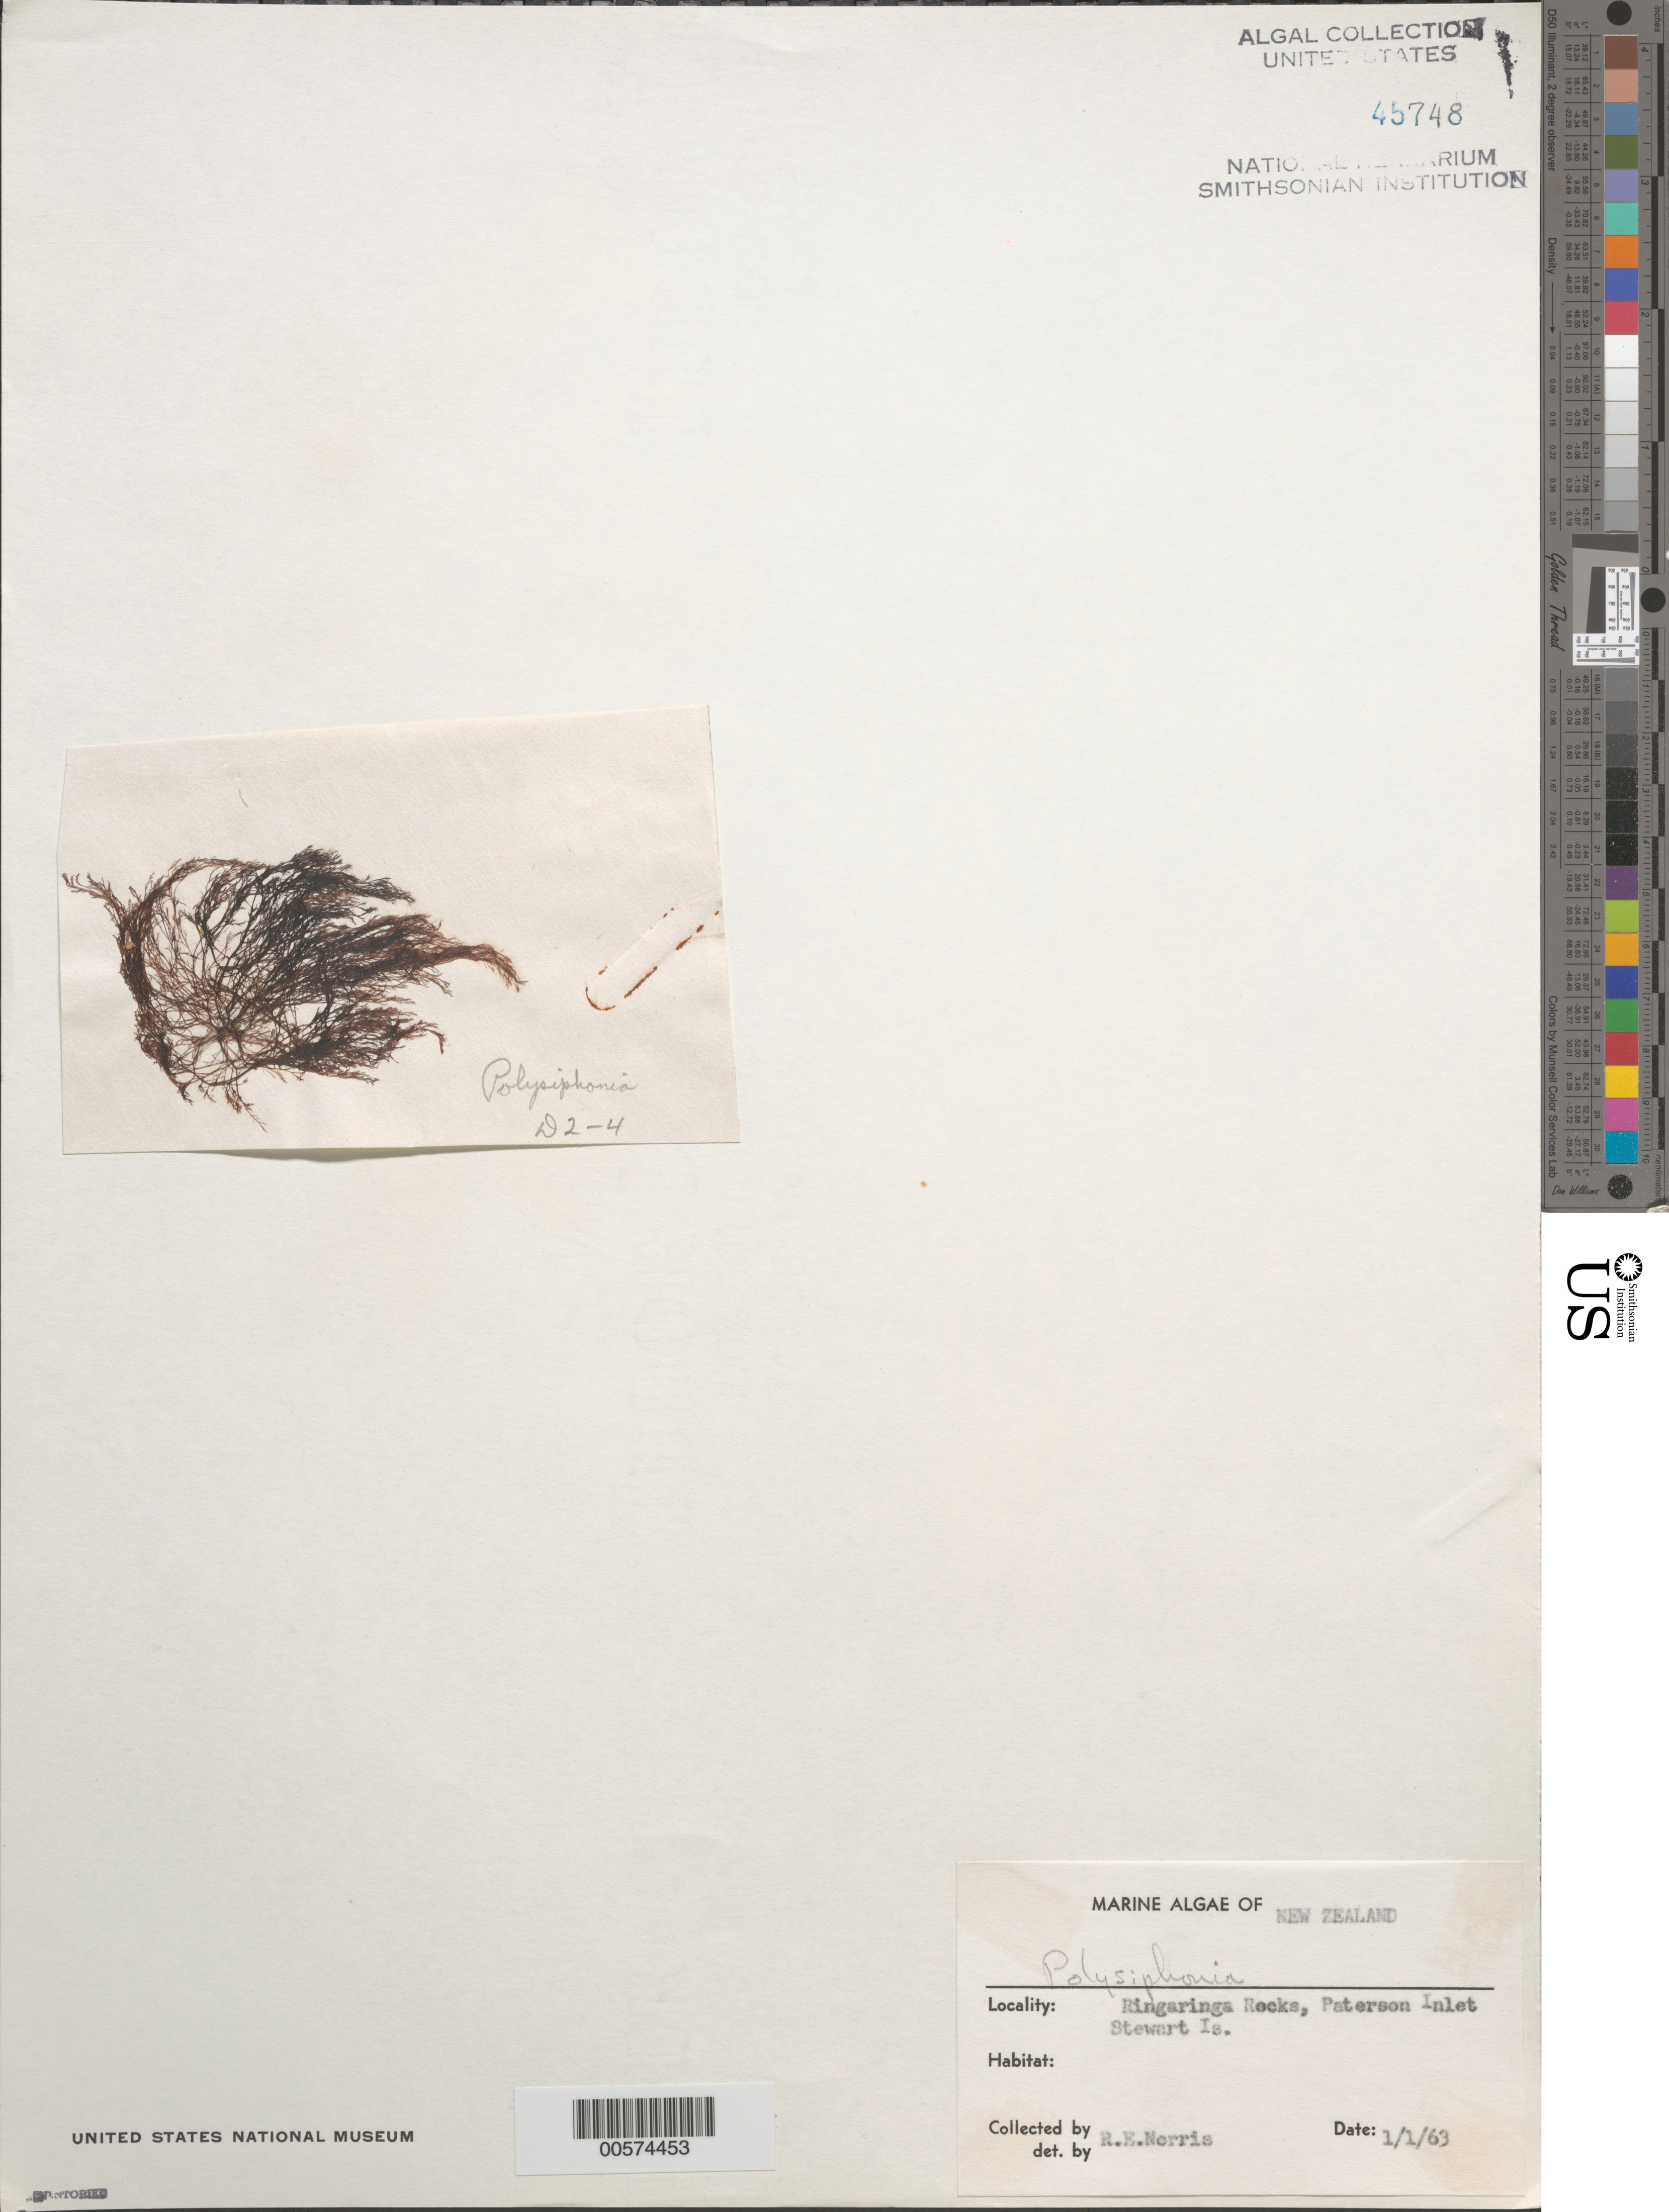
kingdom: Plantae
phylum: Rhodophyta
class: Florideophyceae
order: Ceramiales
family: Rhodomelaceae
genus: Polysiphonia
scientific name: Polysiphonia sp.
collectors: R. E. Norris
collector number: D2-4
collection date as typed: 01 Jan 1963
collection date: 1963-01-01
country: New Zealand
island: Stewart Island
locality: Ringaringa Rocks, Paterson Inlet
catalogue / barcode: US 45748